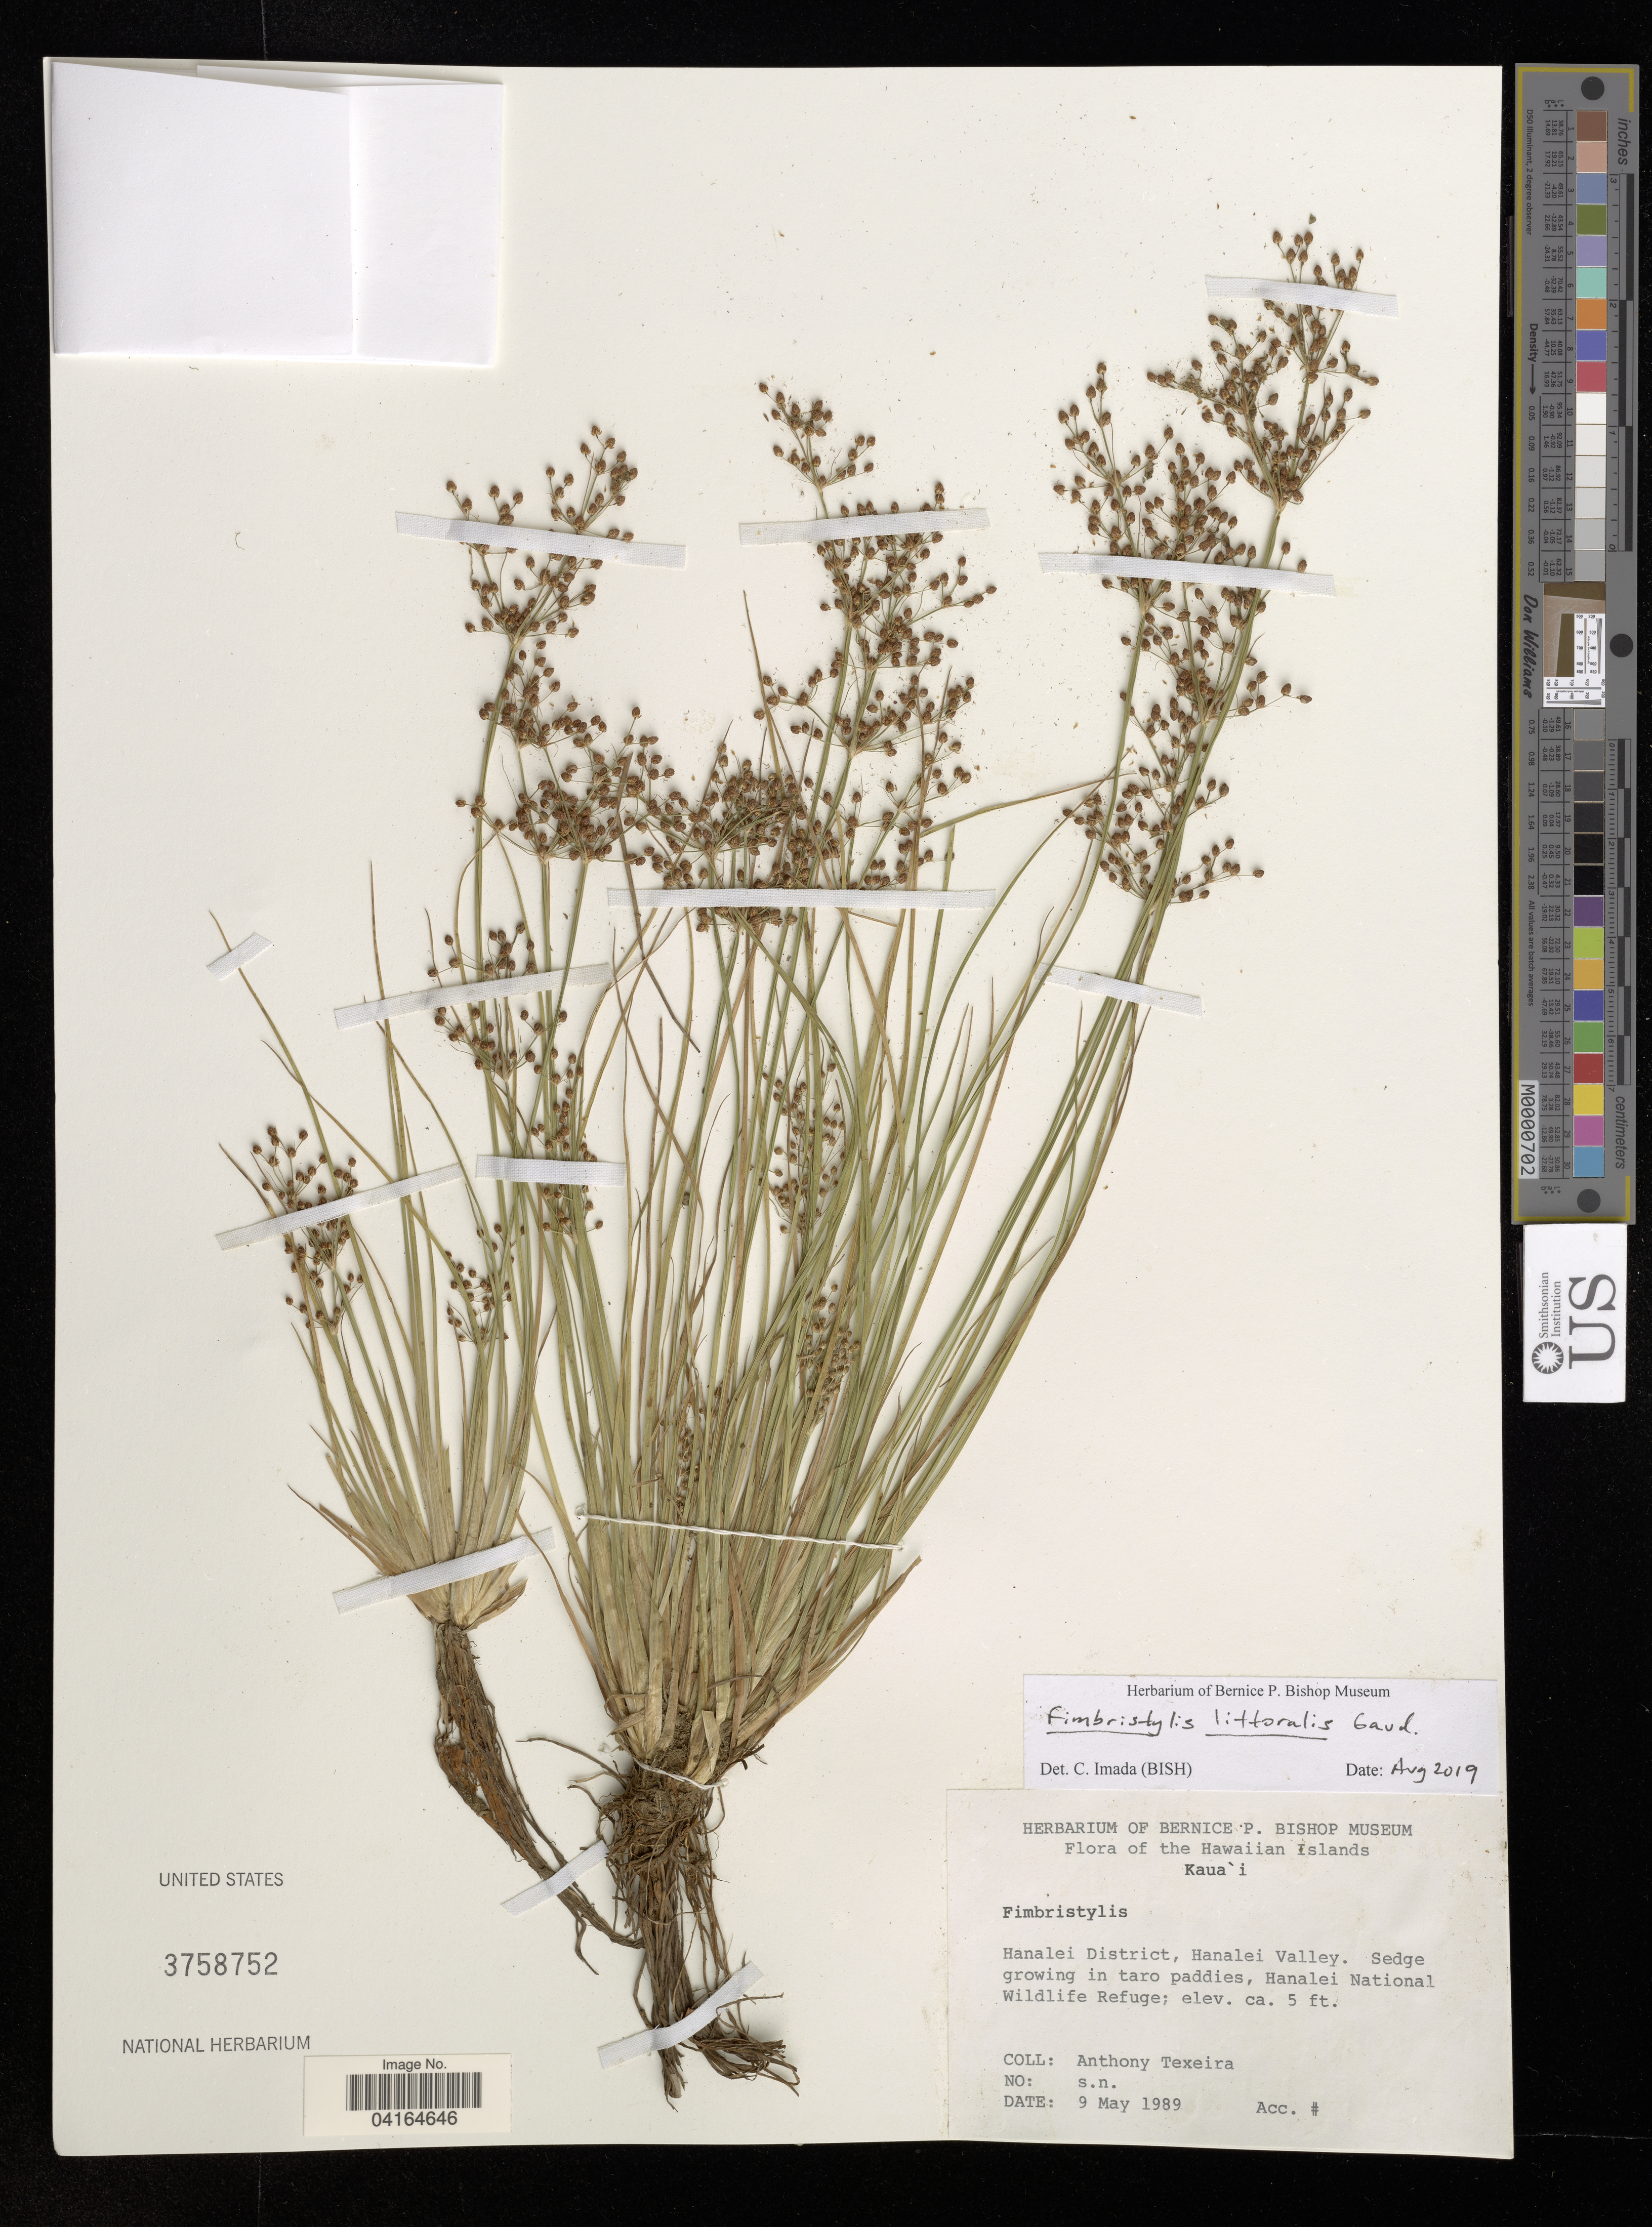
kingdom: Plantae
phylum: Tracheophyta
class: Liliopsida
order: Poales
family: Cyperaceae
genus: Fimbristylis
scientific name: Fimbristylis littoralis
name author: Gaudich.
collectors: A. Texeira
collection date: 1989-05-09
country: United States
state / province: Hawaii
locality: Hawaiian Islands. Kaua'i. Hanalei District, Hanalei Valley. Sedge growing in taro paddies, Hanalei National Wildlife Refuge.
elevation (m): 2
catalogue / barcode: US 3758752